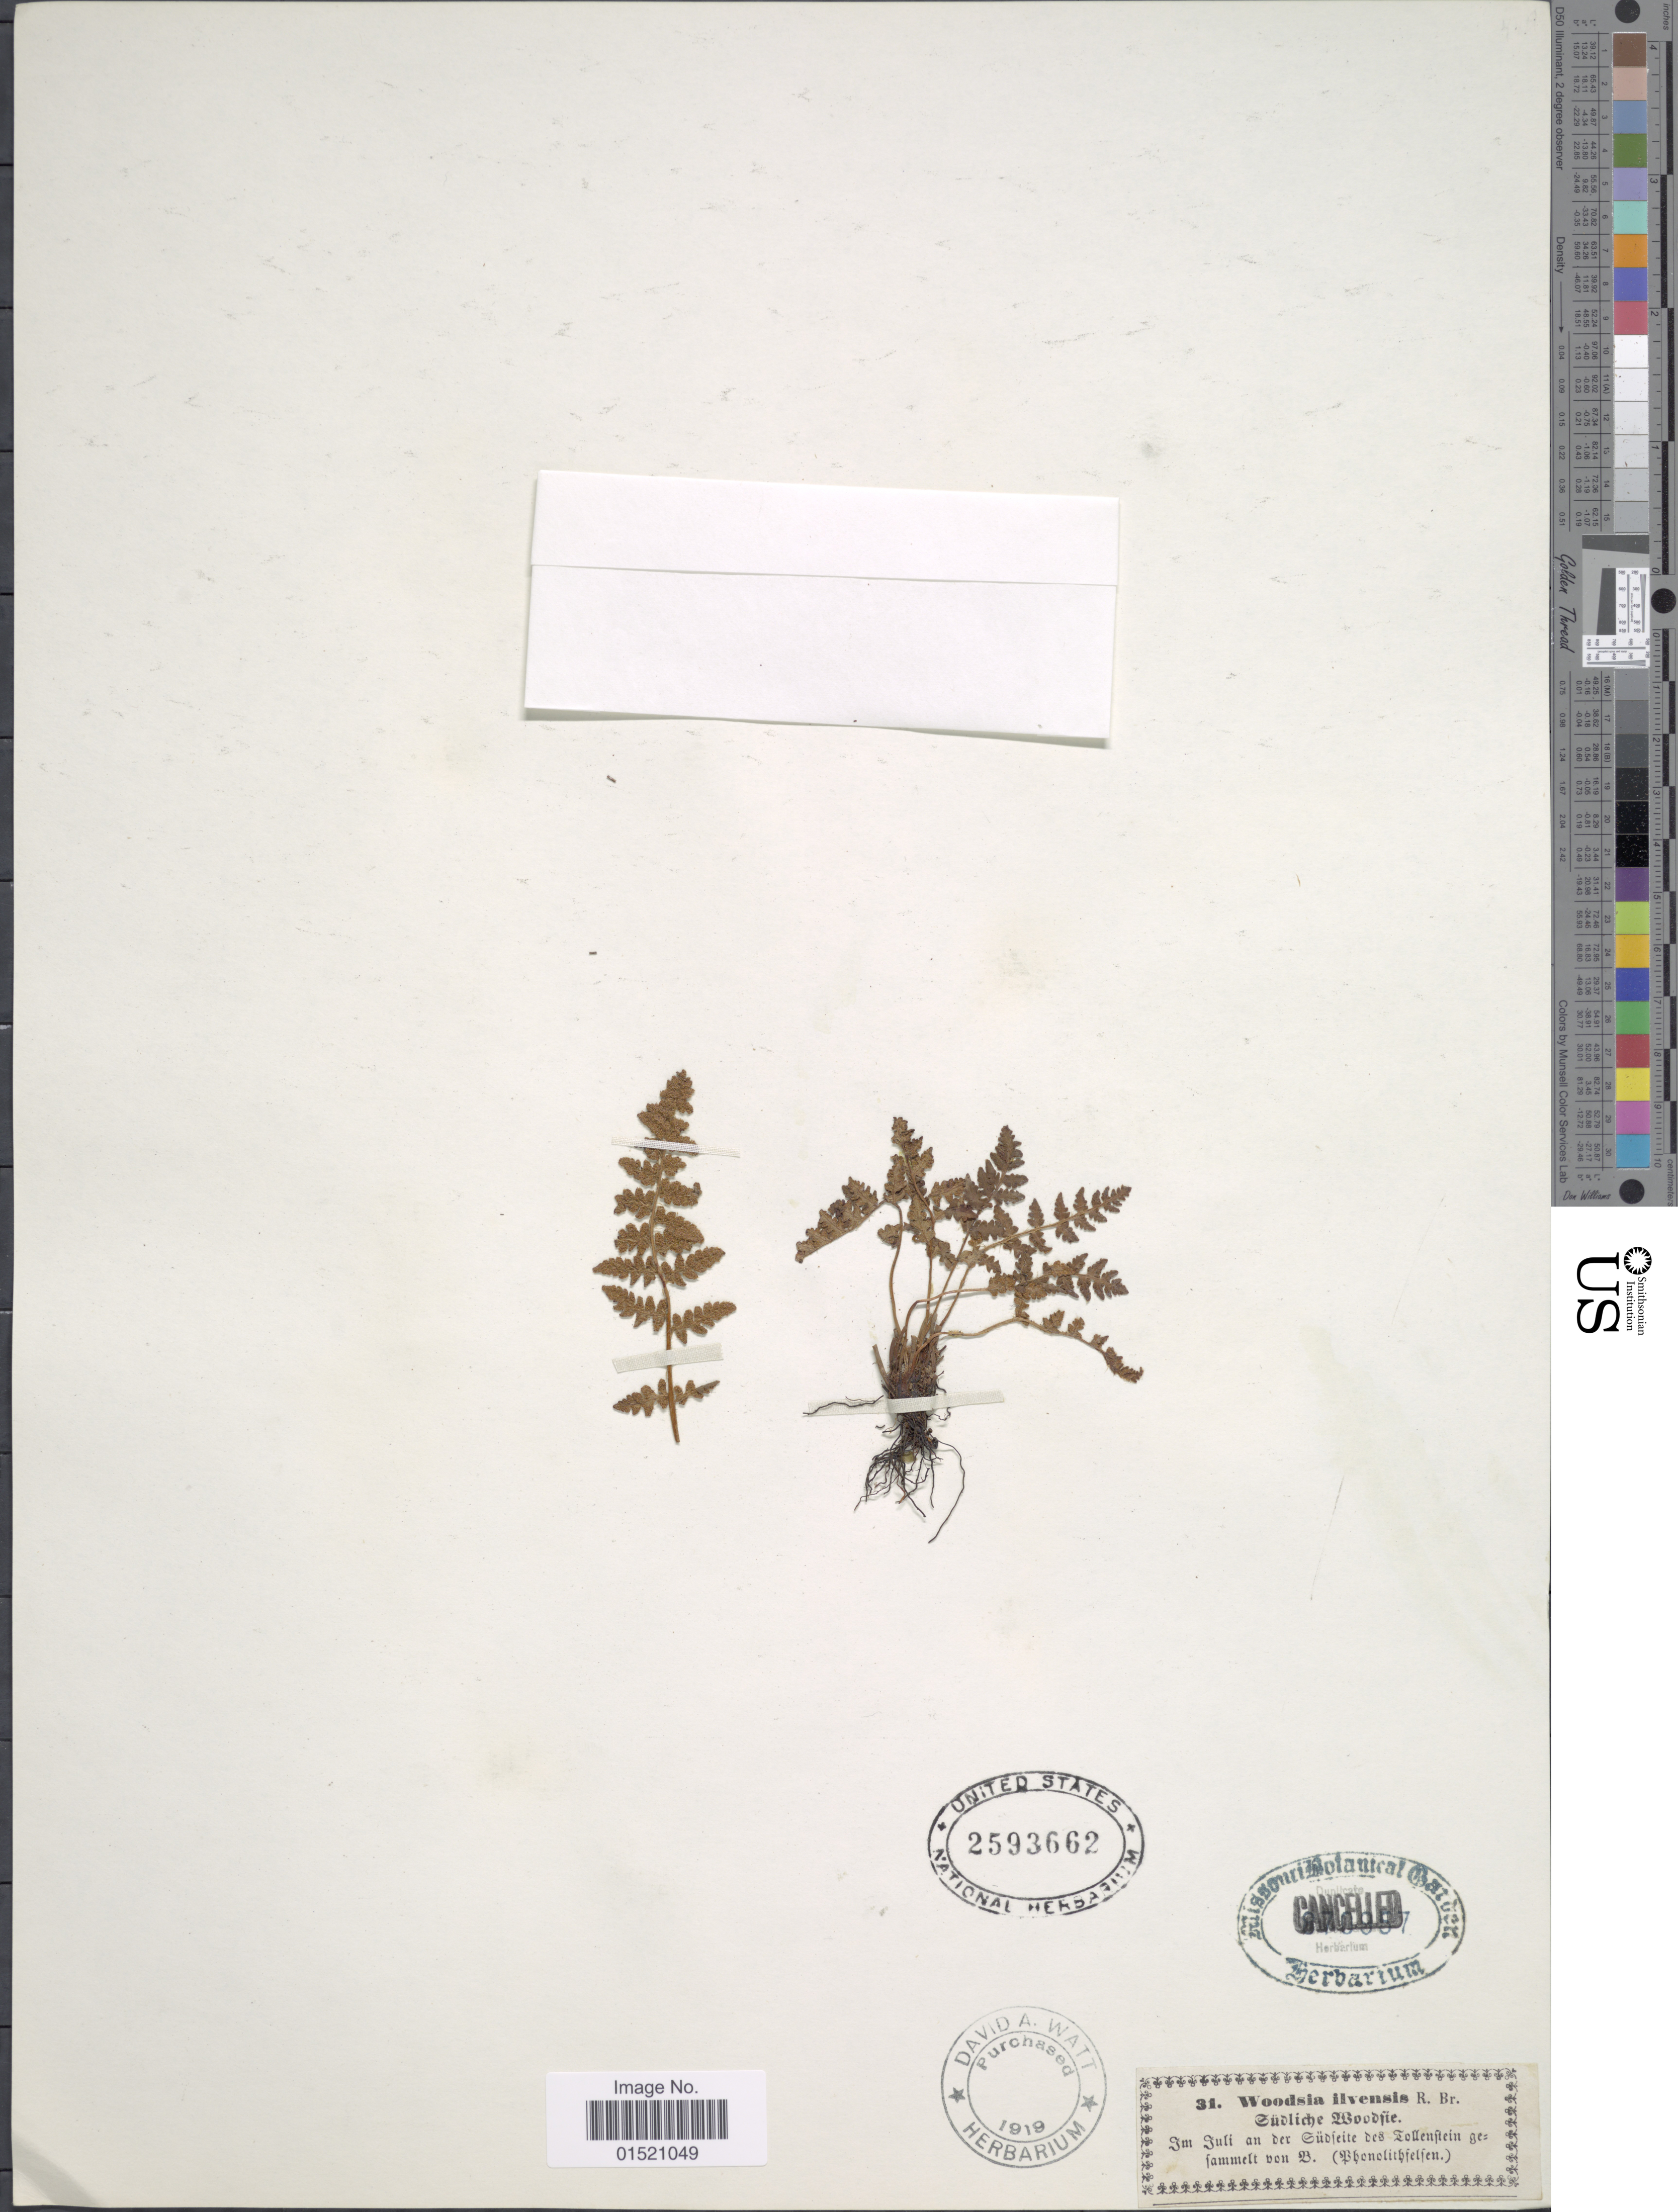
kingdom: Plantae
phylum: Tracheophyta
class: Polypodiopsida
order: Polypodiales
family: Woodsiaceae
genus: Woodsia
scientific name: Woodsia ilvensis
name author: (L.) R. Br.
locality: Im juli an der Südfeitte des Zollenftein [interpreted]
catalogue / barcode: US 2593662